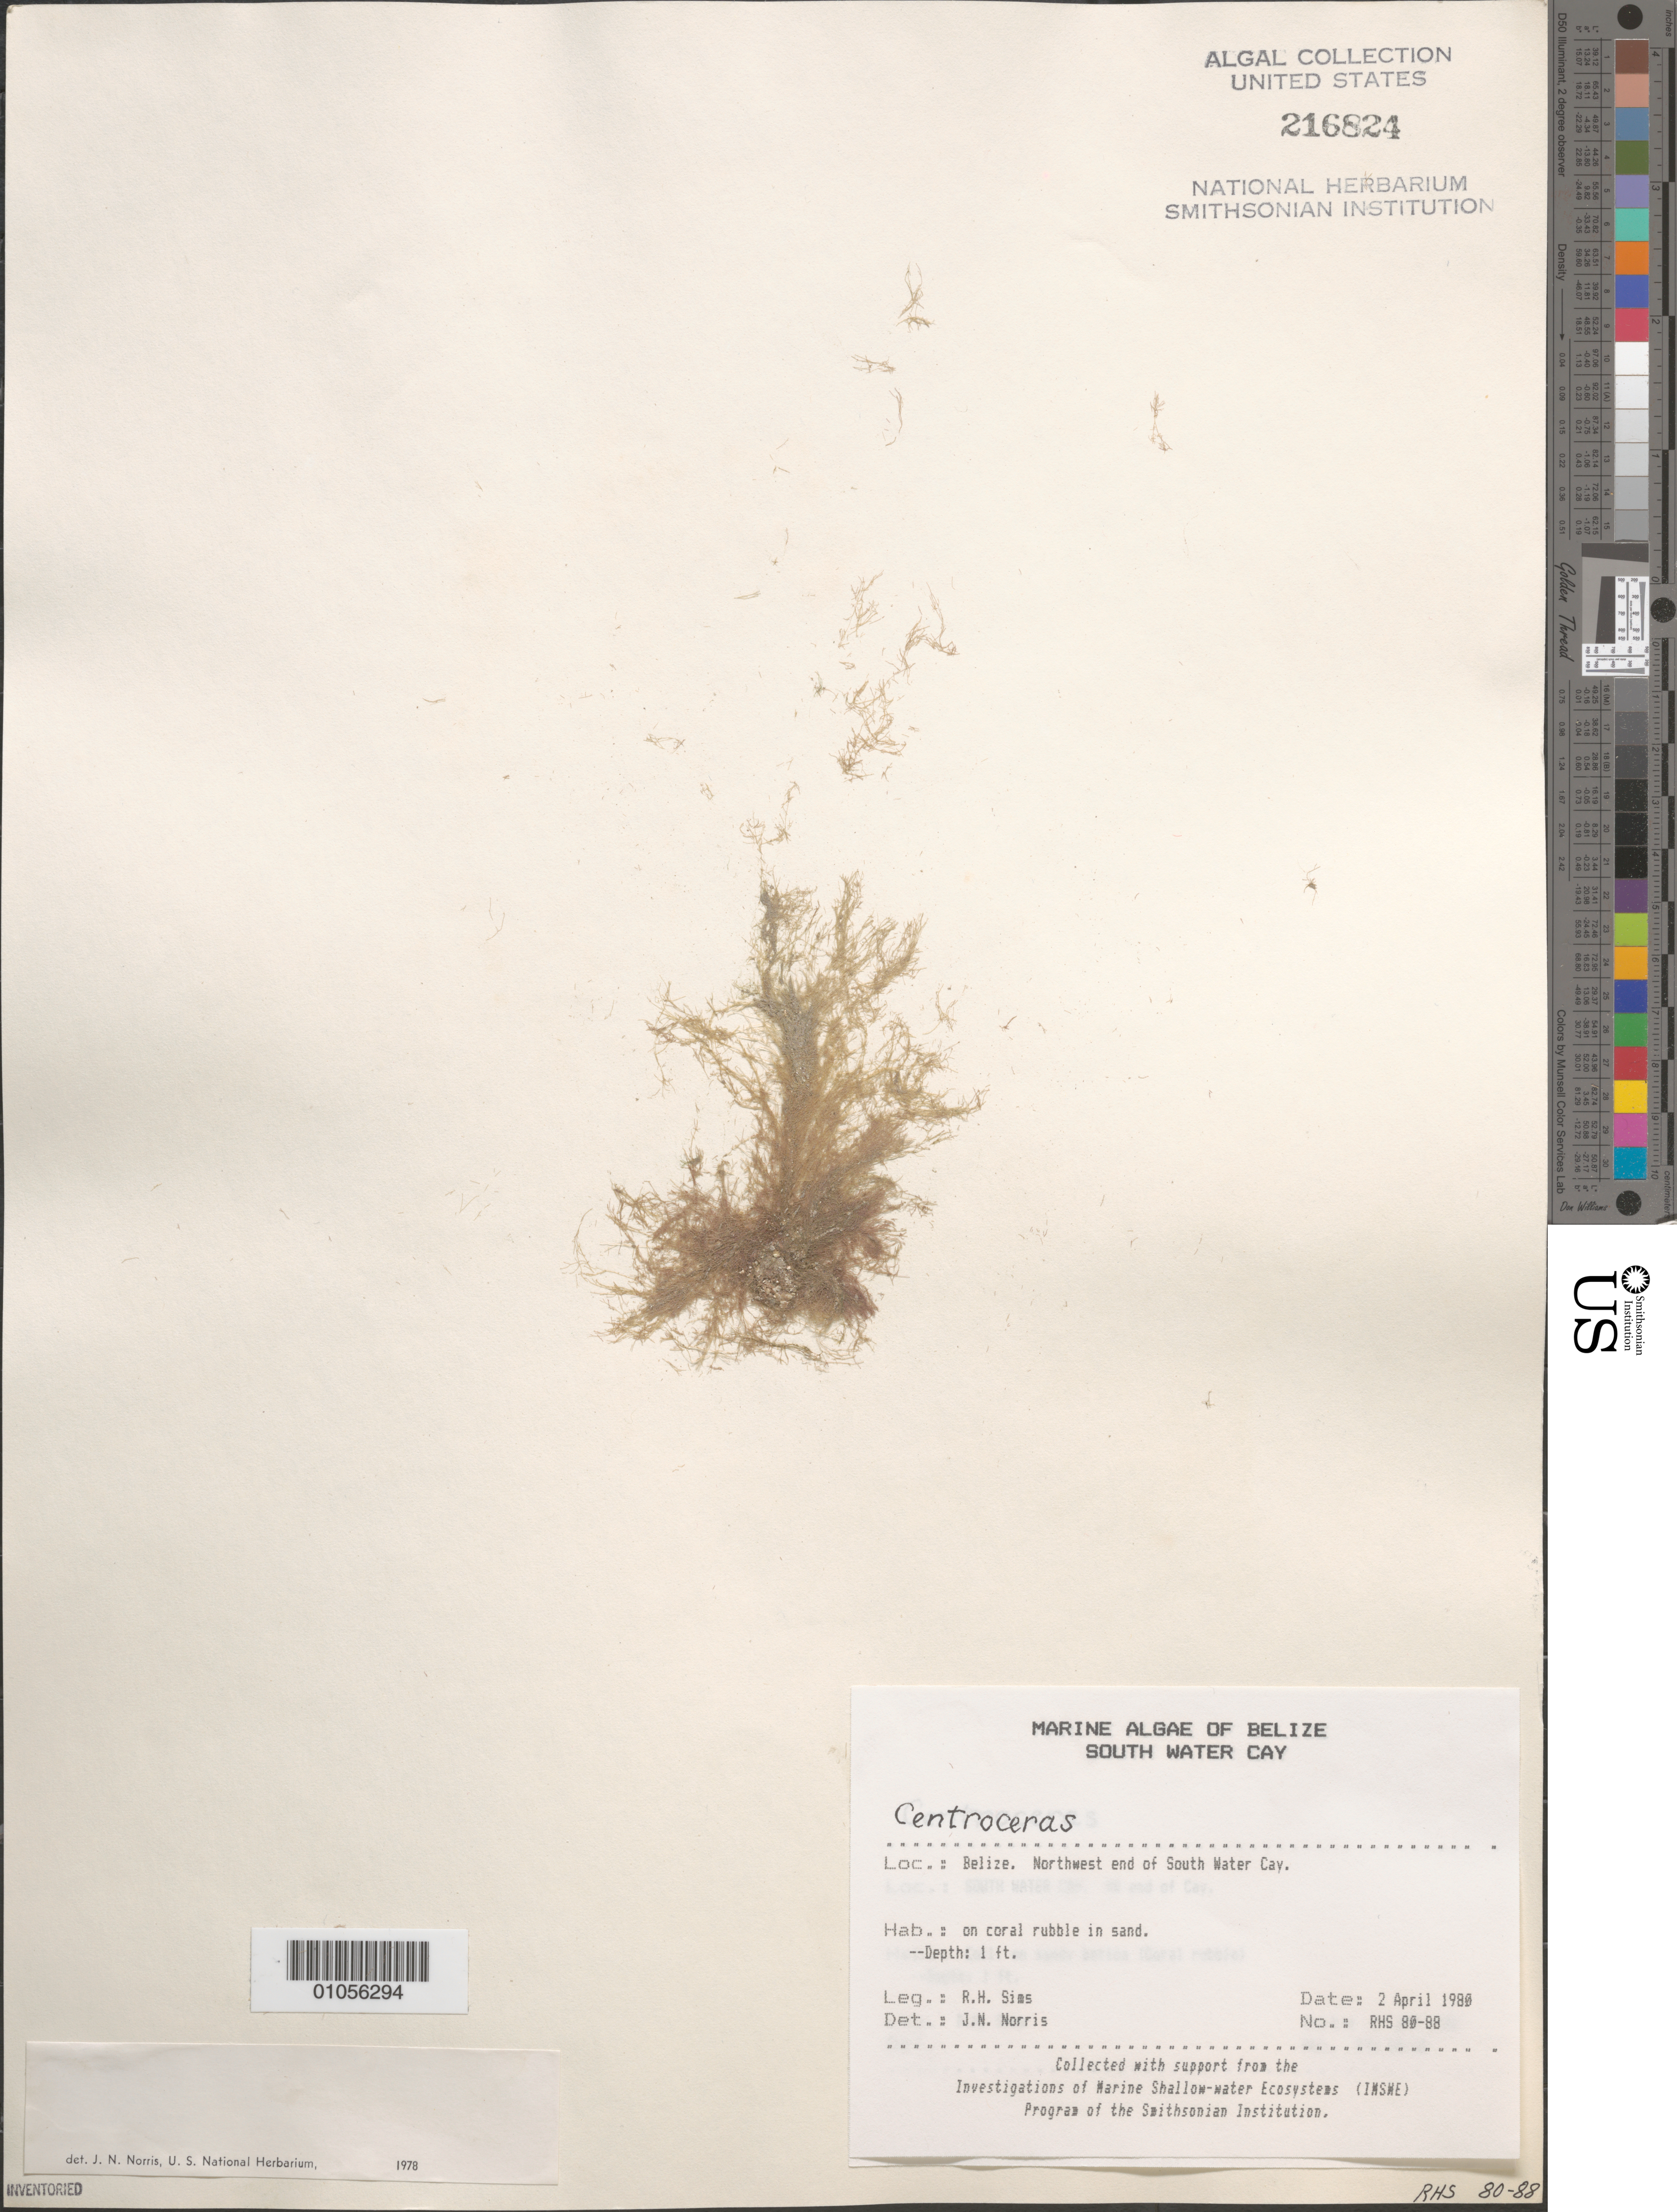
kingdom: Plantae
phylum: Rhodophyta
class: Florideophyceae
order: Ceramiales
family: Ceramiaceae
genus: Centroceras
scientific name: Centroceras sp.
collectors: R. H. Sims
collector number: RHS 80-88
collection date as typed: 02 Apr 1980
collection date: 1980-04-02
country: Belize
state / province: Stann Creek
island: South Water Cay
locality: Northwest end of South Water Cay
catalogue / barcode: US 216824